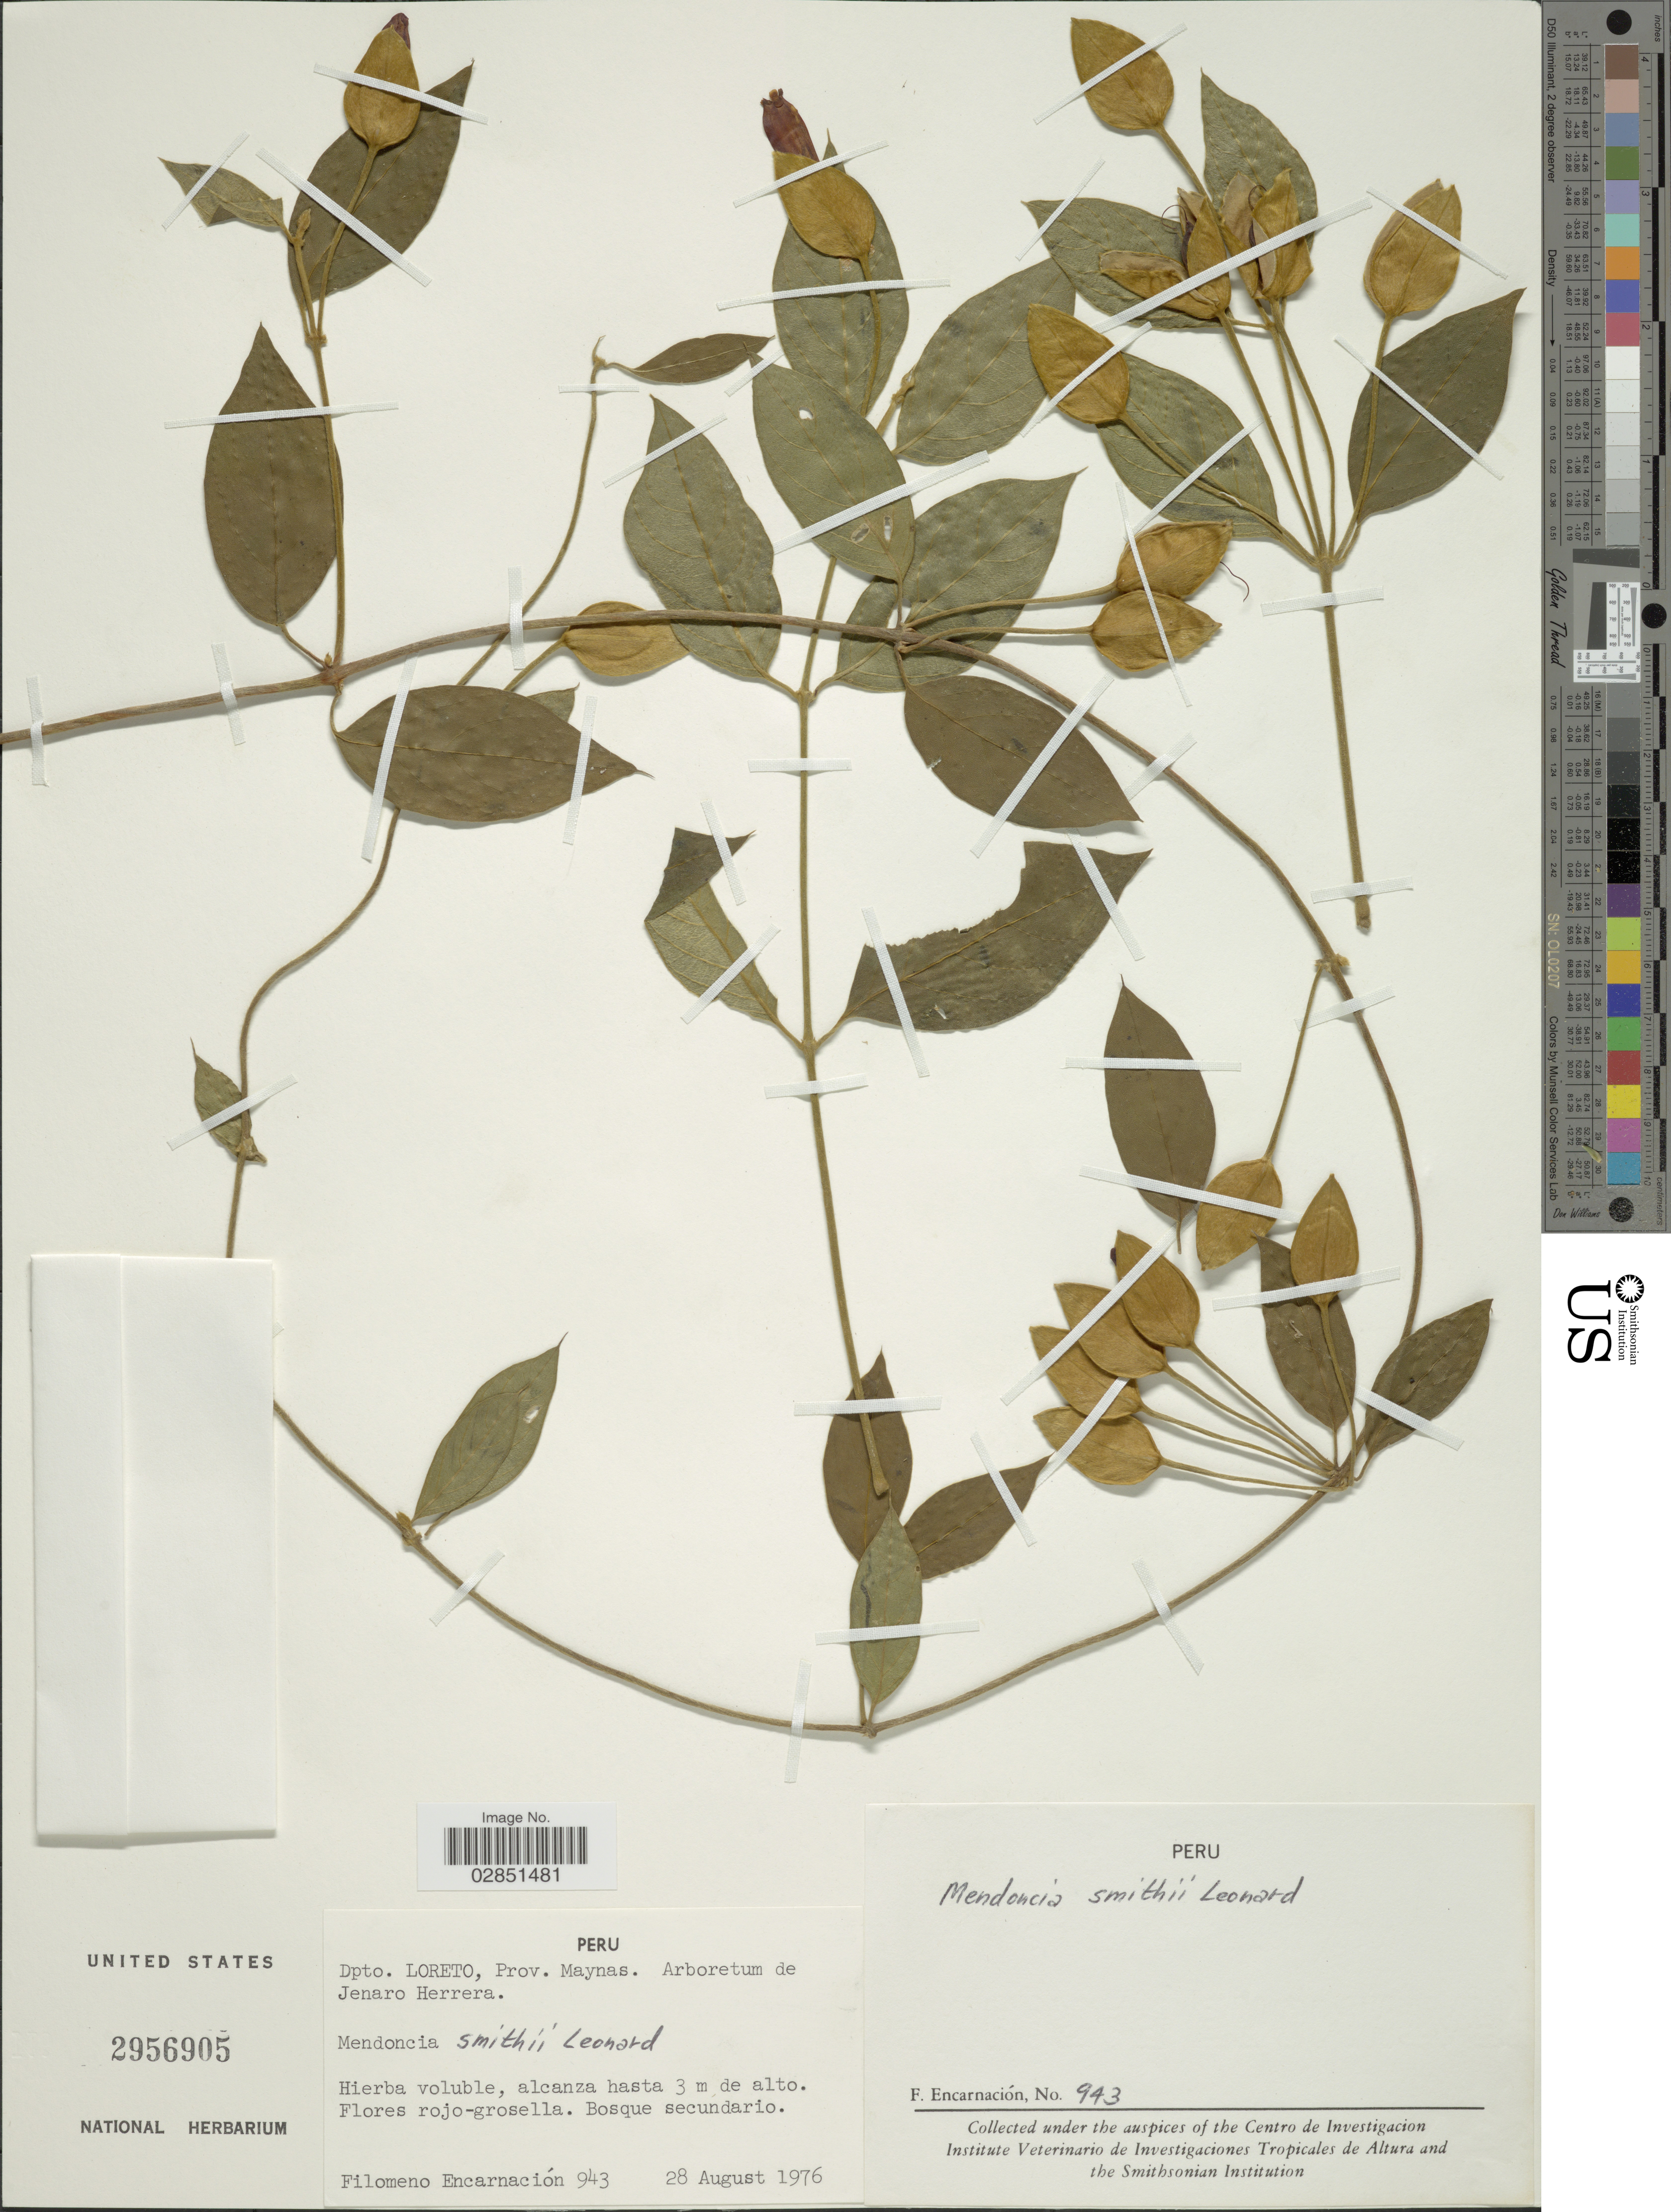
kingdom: Plantae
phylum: Tracheophyta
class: Magnoliopsida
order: Lamiales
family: Acanthaceae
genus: Mendoncia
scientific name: Mendoncia smithii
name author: Leonard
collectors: F. Encarnación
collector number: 943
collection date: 1976-08-28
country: Peru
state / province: Loreto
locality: Dpto. Loreto, Prov. Maynas. Arboretum de Jenaro Herrera.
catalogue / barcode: US 2956905